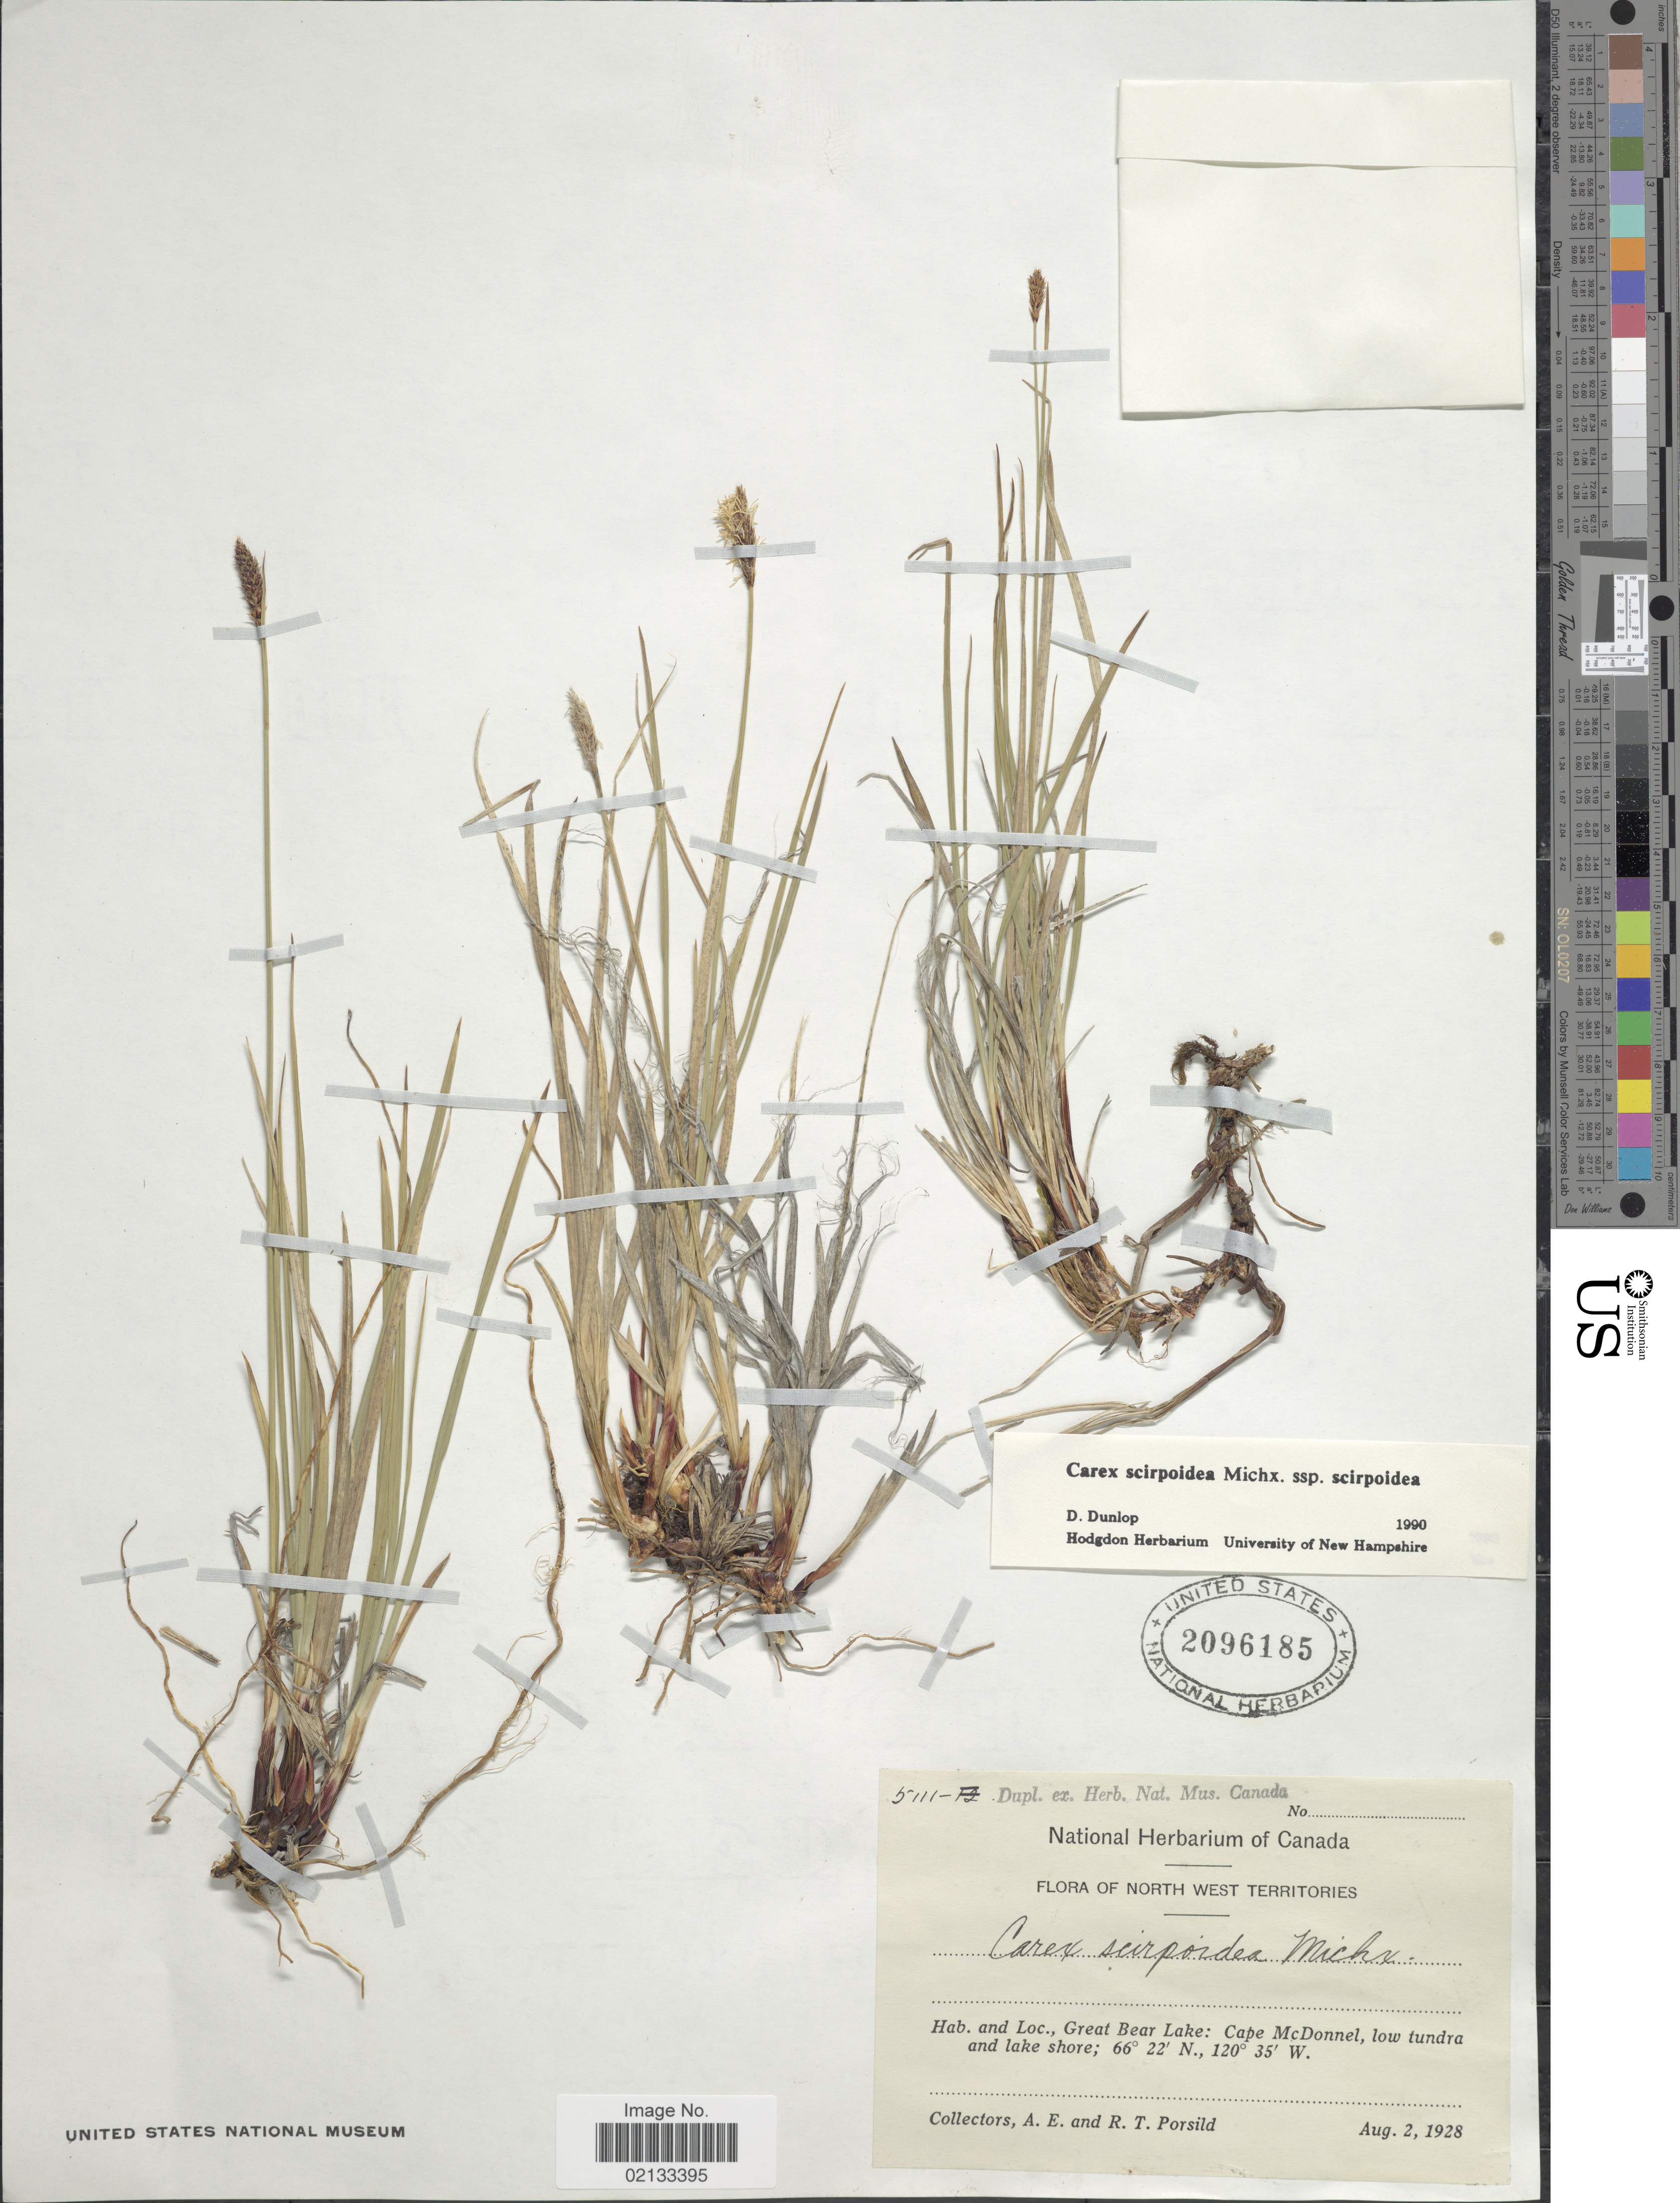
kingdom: Plantae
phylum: Tracheophyta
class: Liliopsida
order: Poales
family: Cyperaceae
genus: Carex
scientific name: Carex scirpoidea subsp. scirpoidea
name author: Michx.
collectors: A. E. Porsild & R. T. Porsild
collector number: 5111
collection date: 1928-08-02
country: Canada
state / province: Northwest Territories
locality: Great Bear Lake: Cape McDonnel, low tundra and lake shore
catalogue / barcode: US 2096185